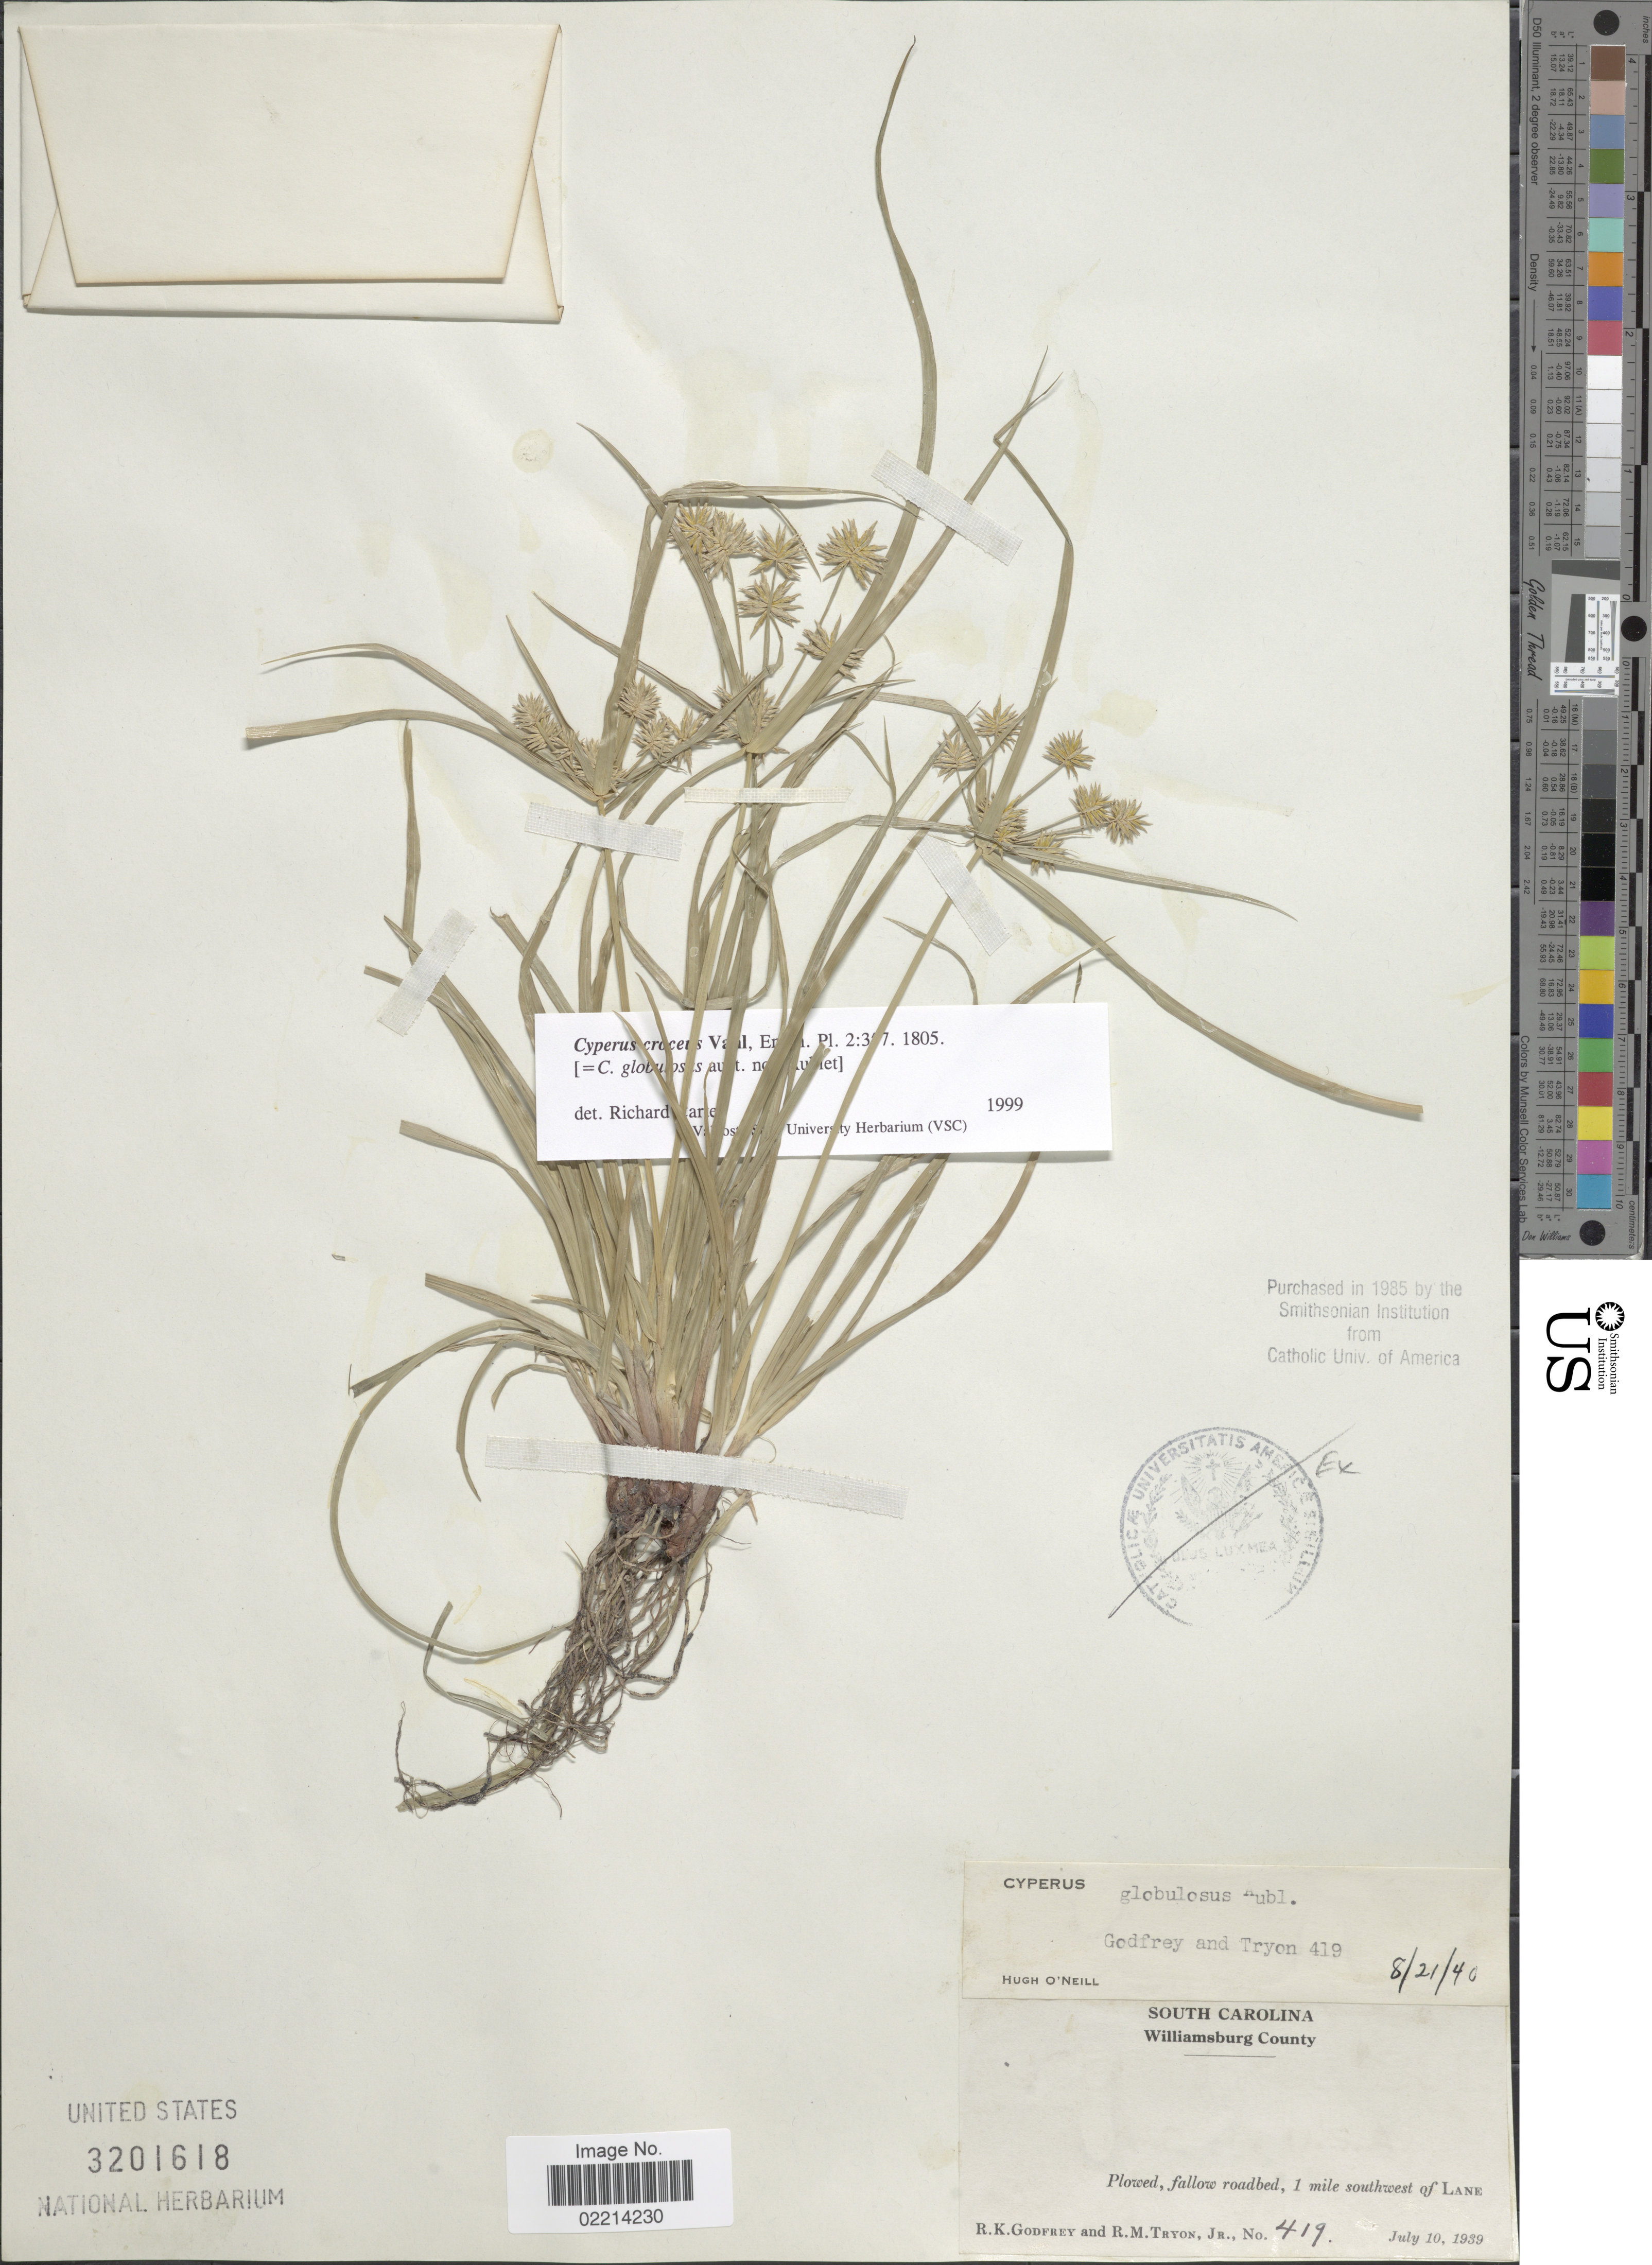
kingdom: Plantae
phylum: Tracheophyta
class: Liliopsida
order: Poales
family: Cyperaceae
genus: Cyperus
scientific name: Cyperus croceus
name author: Vahl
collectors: R. K. Godfrey & R. M. Tryon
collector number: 419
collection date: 1939-07-10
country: United States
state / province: South Carolina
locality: Williamsburg County, Plowed, fallow roadbed, 1 mile southwest of Lane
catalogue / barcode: US 3201618